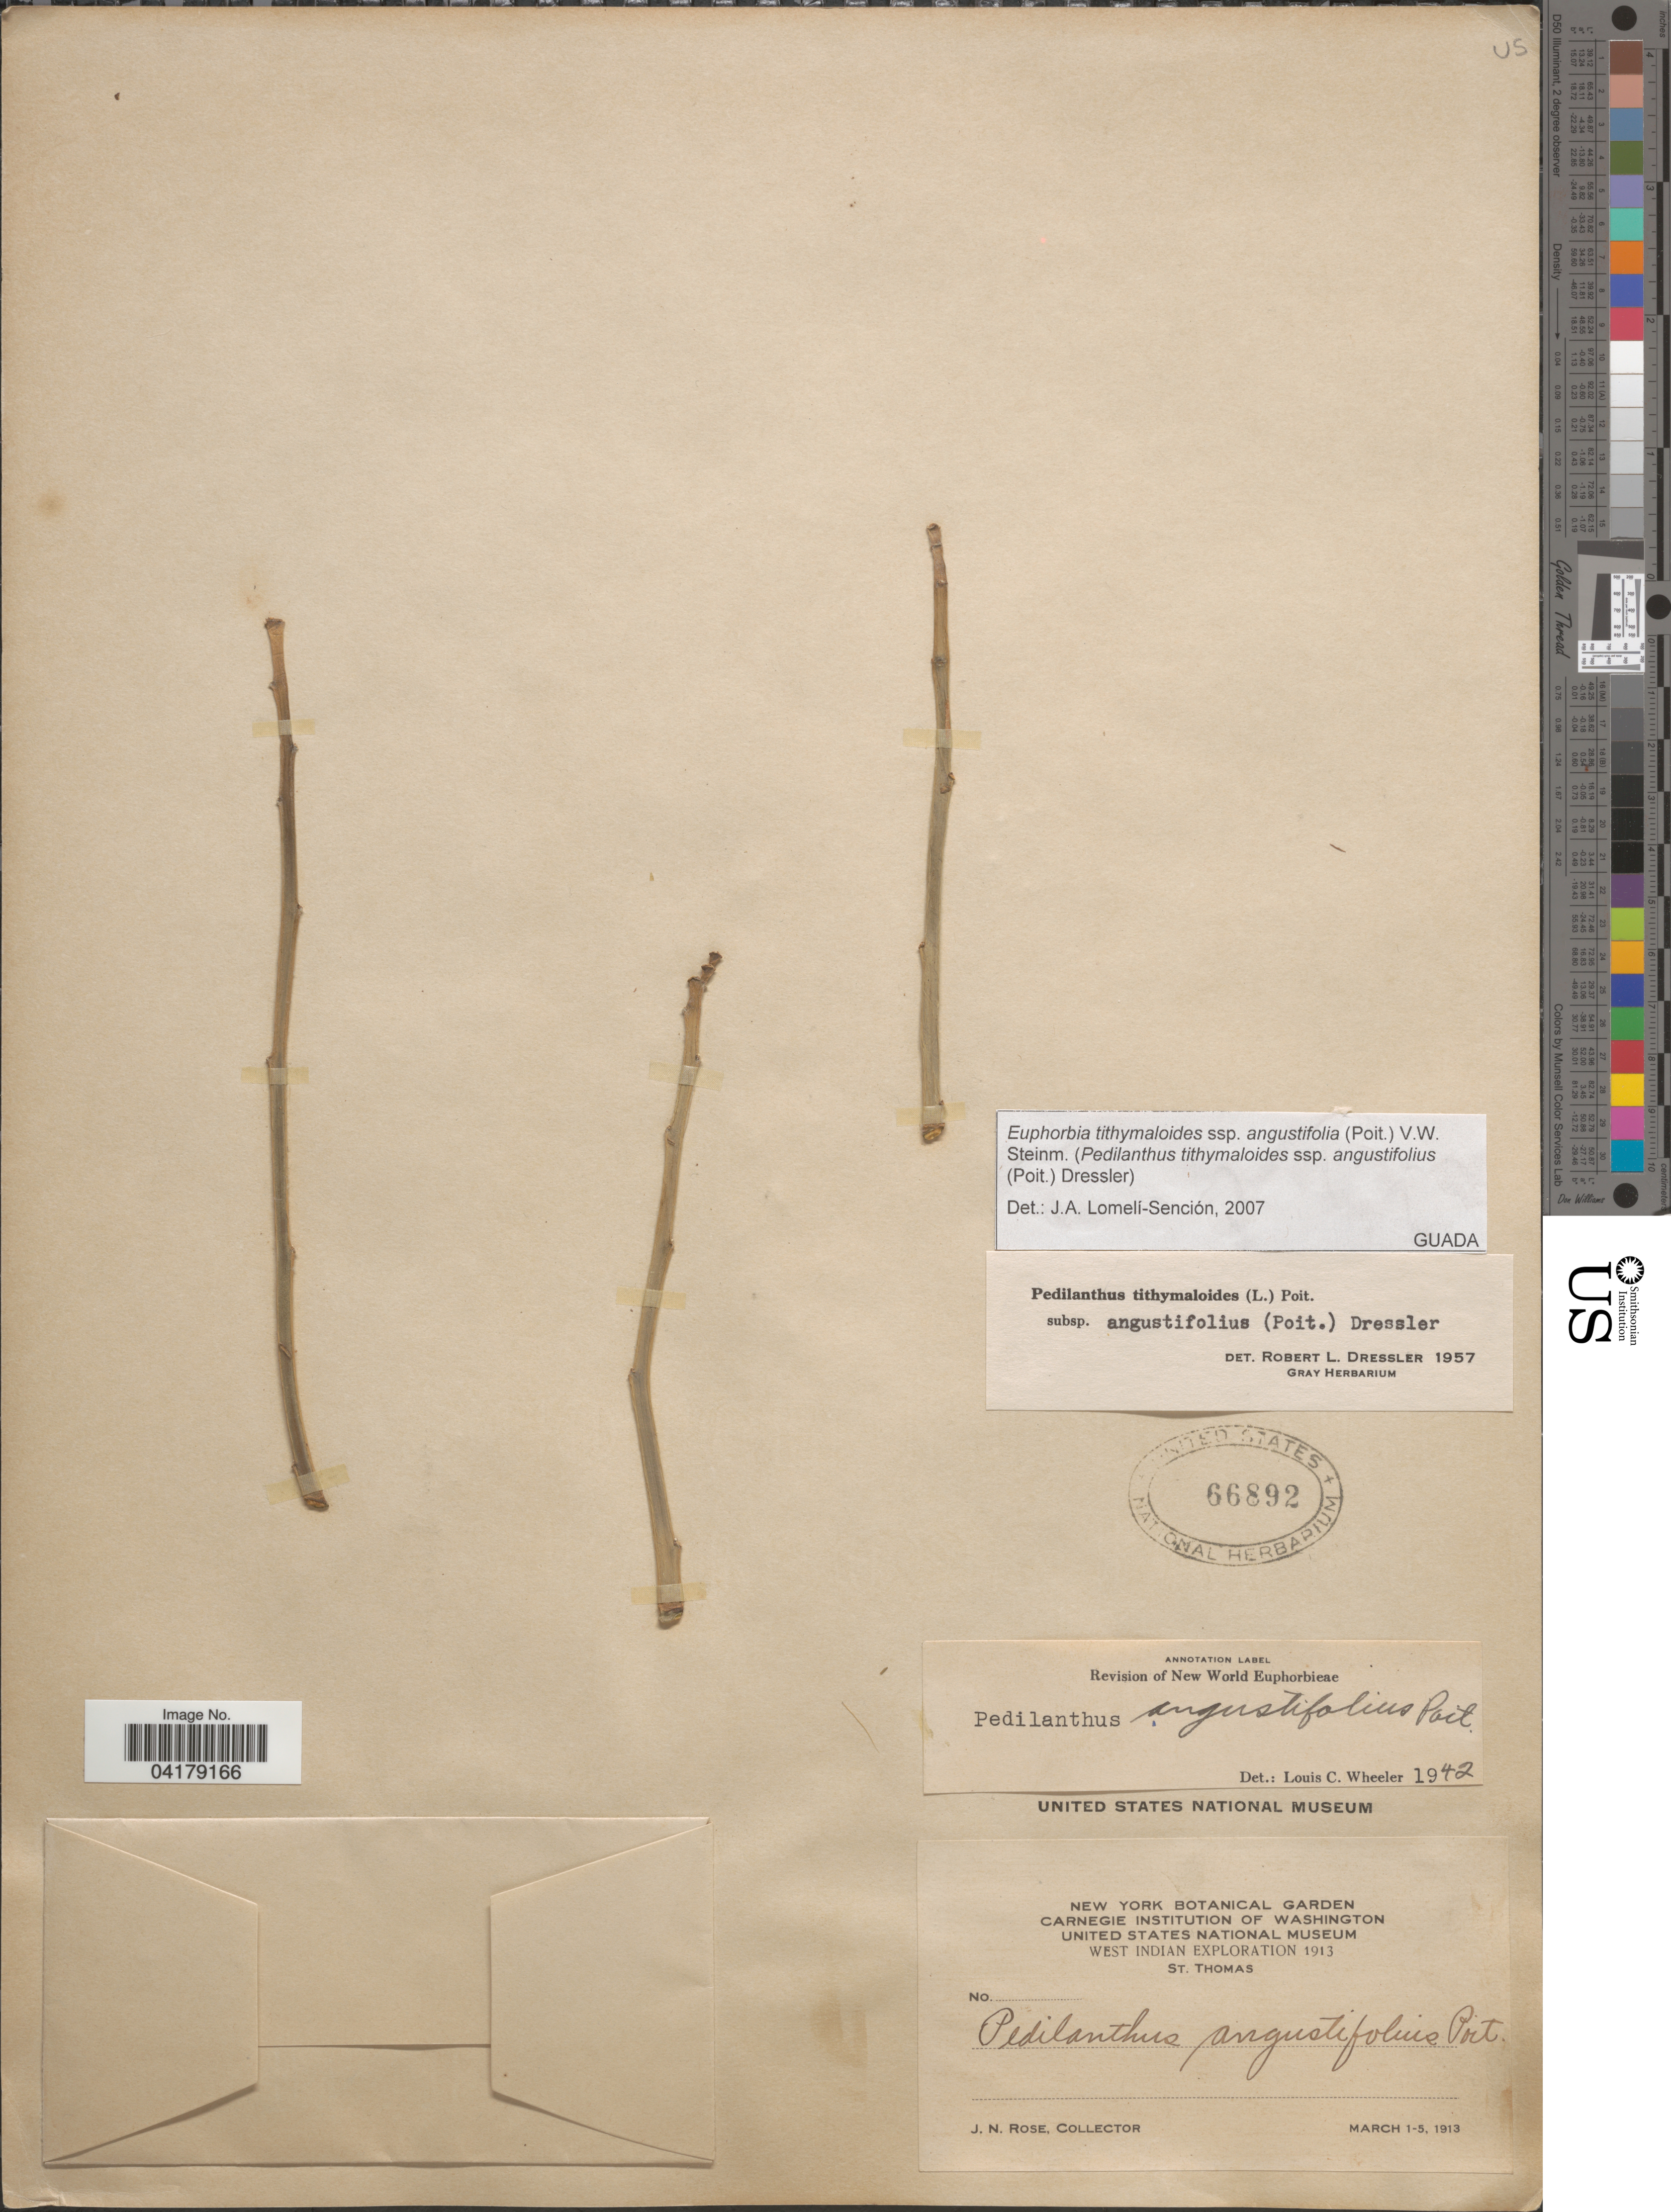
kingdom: Plantae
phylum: Tracheophyta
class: Magnoliopsida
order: Malpighiales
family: Euphorbiaceae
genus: Euphorbia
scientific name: Euphorbia tithymaloides subsp. angustifolia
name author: (Poit.) V.W. Steinm.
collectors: J. N. Rose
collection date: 1913-03-01/1913-03-05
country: U.S. Virgin Islands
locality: West Indian Exploration 1913. St. Thomas.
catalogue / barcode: US 66892